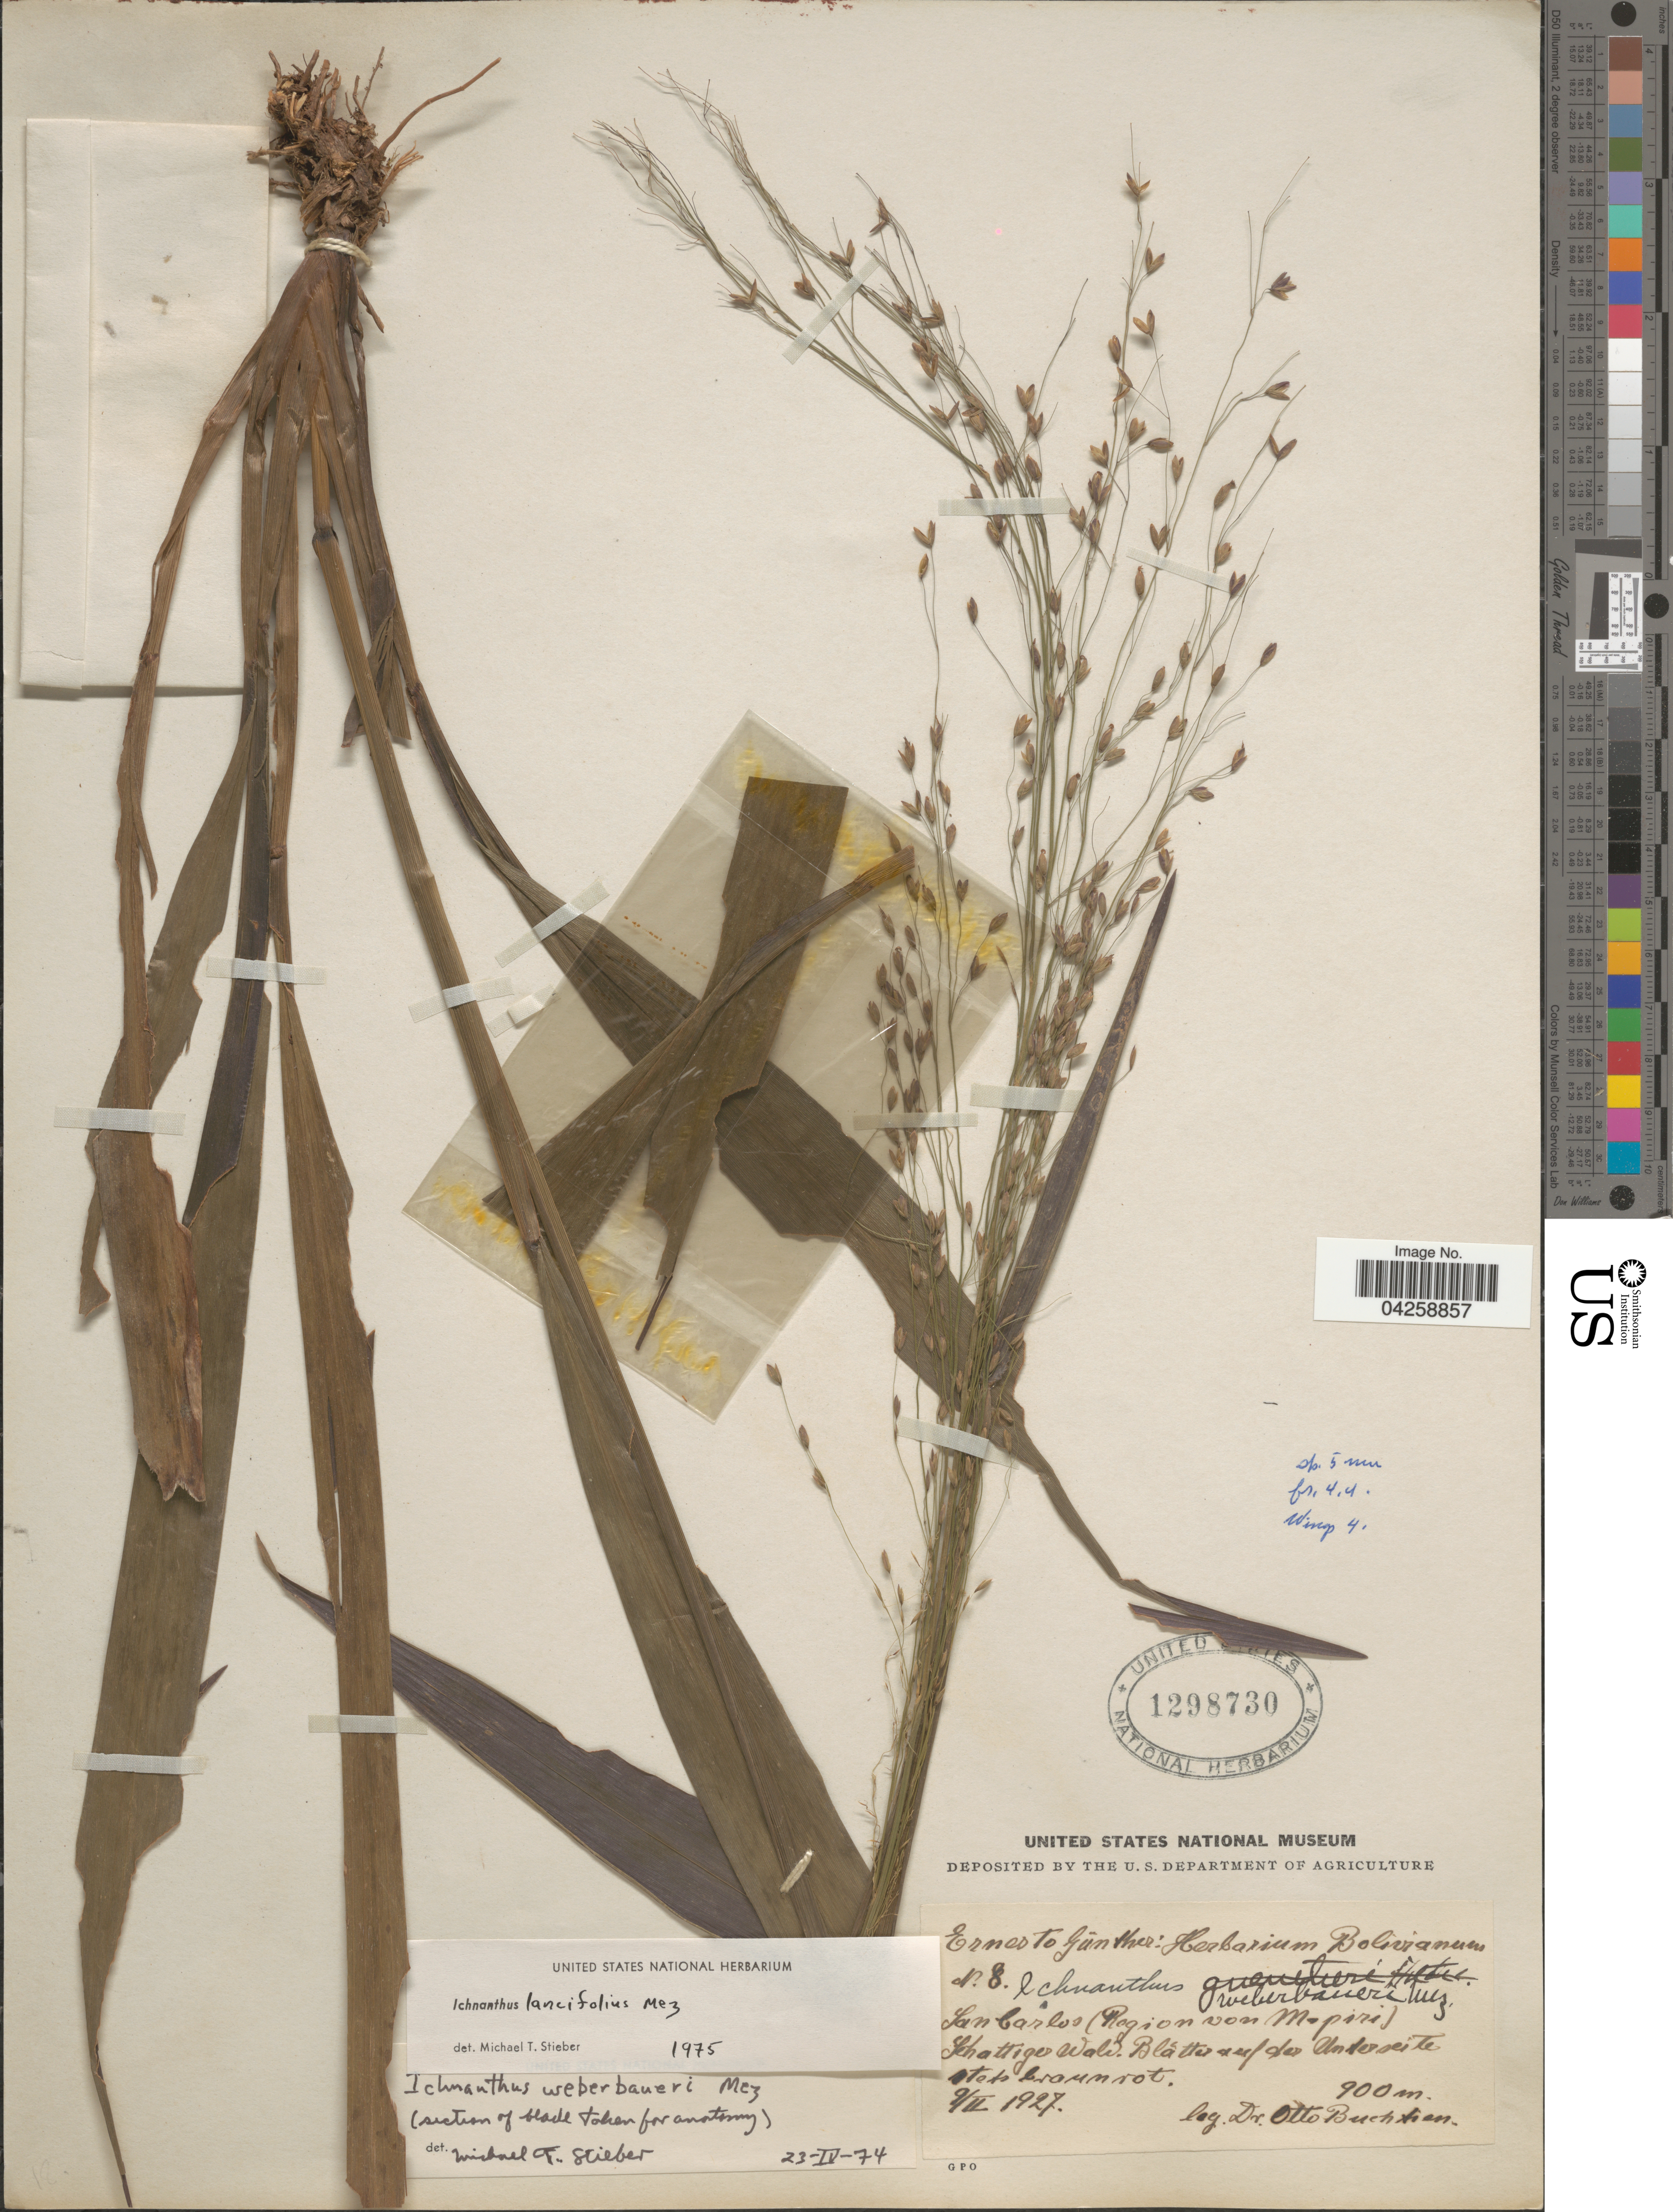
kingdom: Plantae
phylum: Tracheophyta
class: Liliopsida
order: Poales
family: Poaceae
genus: Ichnanthus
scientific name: Ichnanthus lancifolius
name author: Mez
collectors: O. Buchtien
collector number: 8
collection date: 1927-02-09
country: Bolivia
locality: San Carlos (Region von Mapiri).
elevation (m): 900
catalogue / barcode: US 1298730